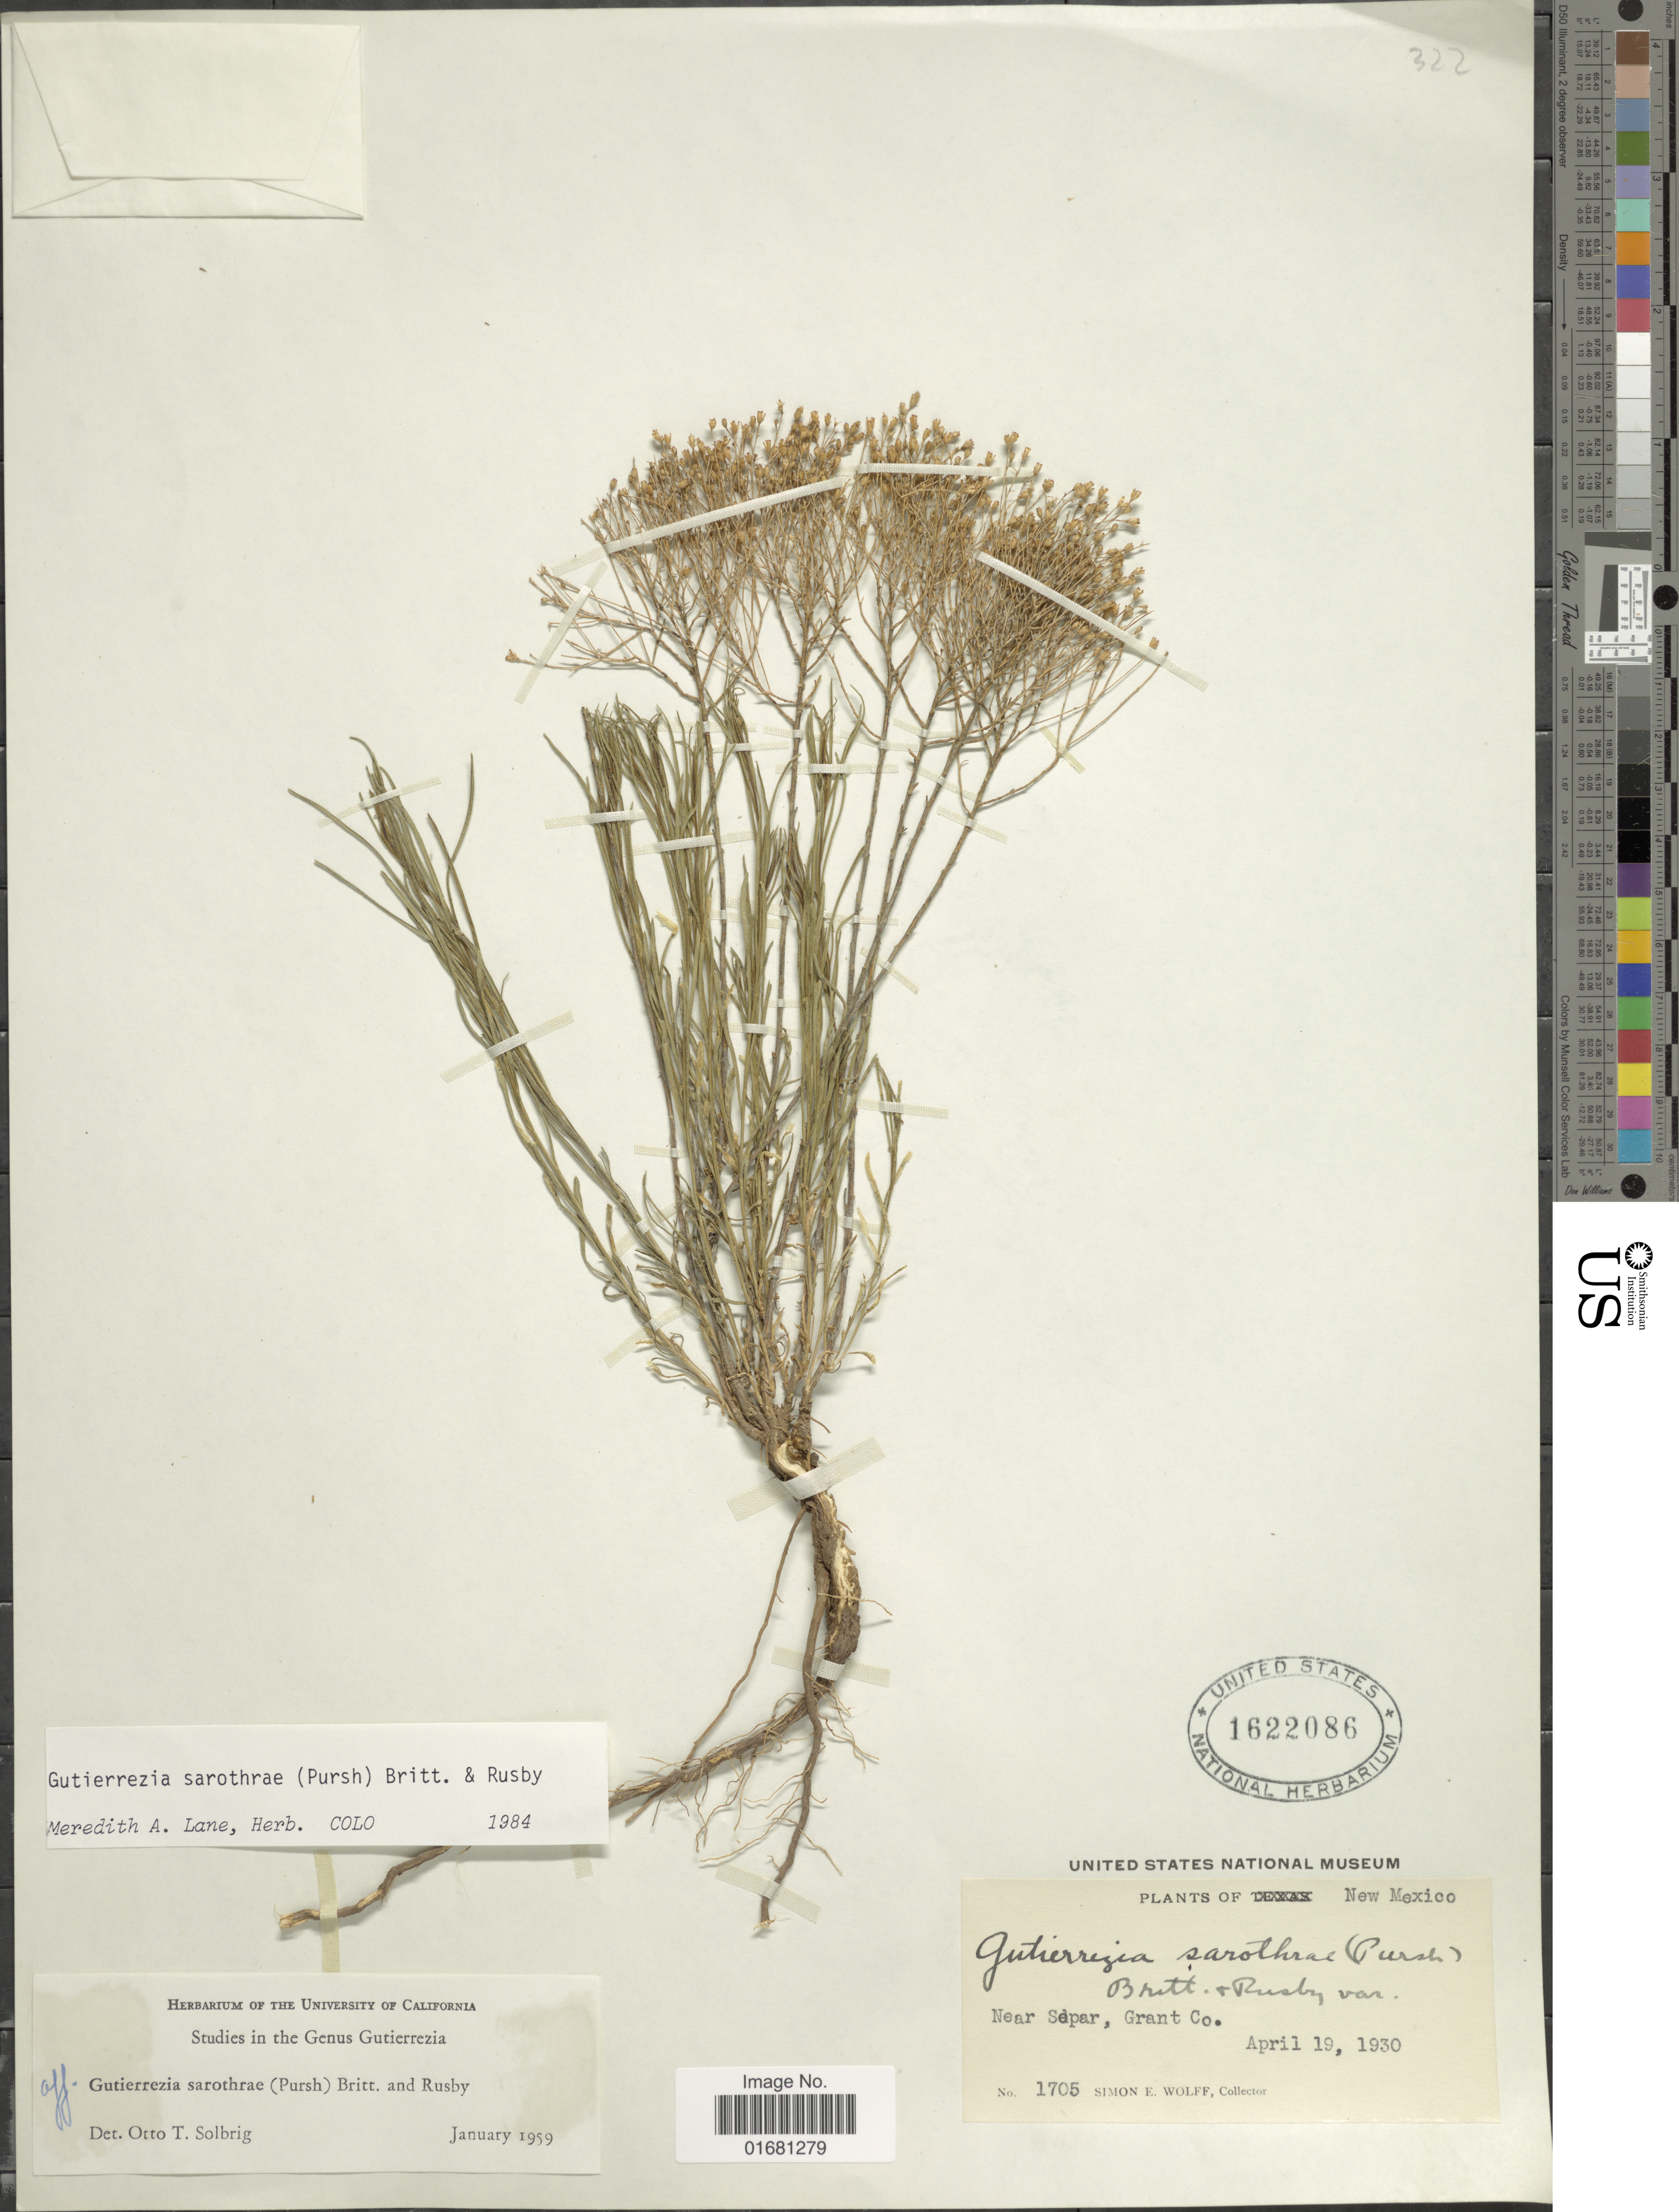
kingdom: Plantae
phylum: Tracheophyta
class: Magnoliopsida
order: Asterales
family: Asteraceae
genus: Gutierrezia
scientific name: Gutierrezia sarothrae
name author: (Pursh) Britton & Rusby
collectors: S. E. Wolff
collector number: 1705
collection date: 1930-04-19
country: United States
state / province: New Mexico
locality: New Mexico. Near Separ, Grant Co.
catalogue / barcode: US 1622086